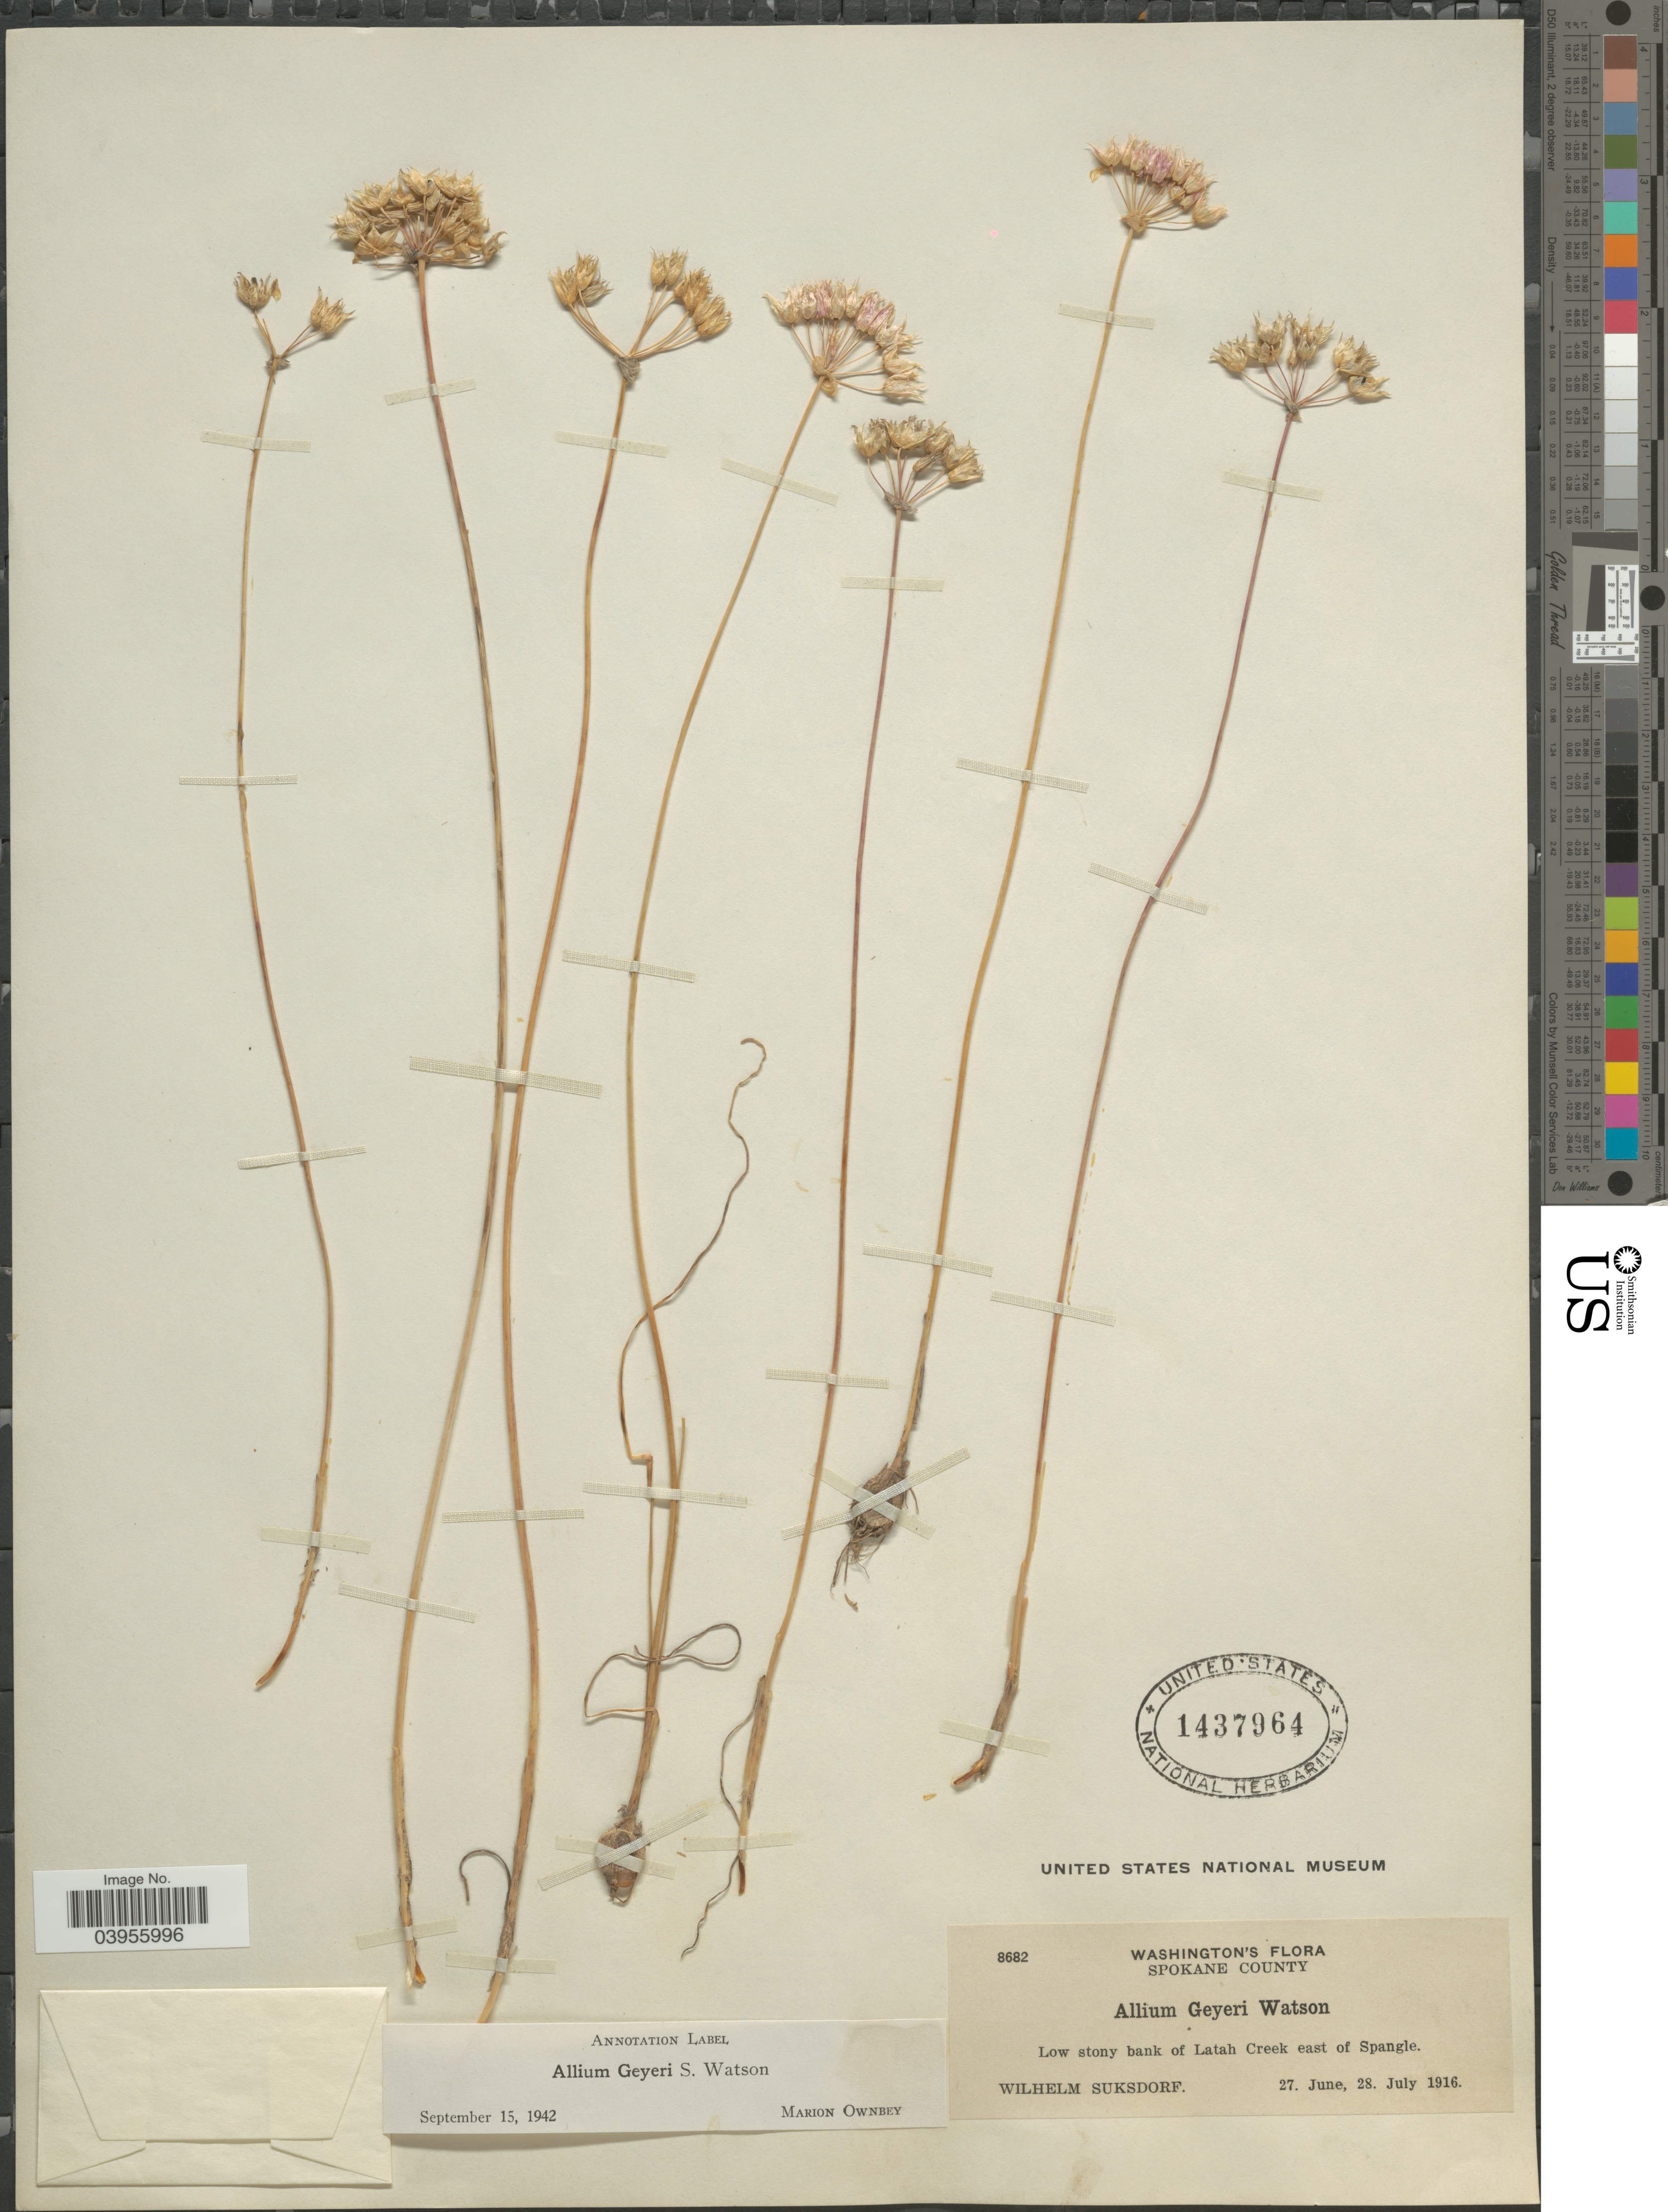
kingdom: Plantae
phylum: Tracheophyta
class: Liliopsida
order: Asparagales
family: Amaryllidaceae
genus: Allium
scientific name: Allium geyeri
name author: S. Watson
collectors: W. N. Suksdorf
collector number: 8682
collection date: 1916-06-27/1916-07-28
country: United States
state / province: Washington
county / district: Spokane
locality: Spokane County. Low stony bank of Latah Creek east of Spangle.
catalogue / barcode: US 1437964